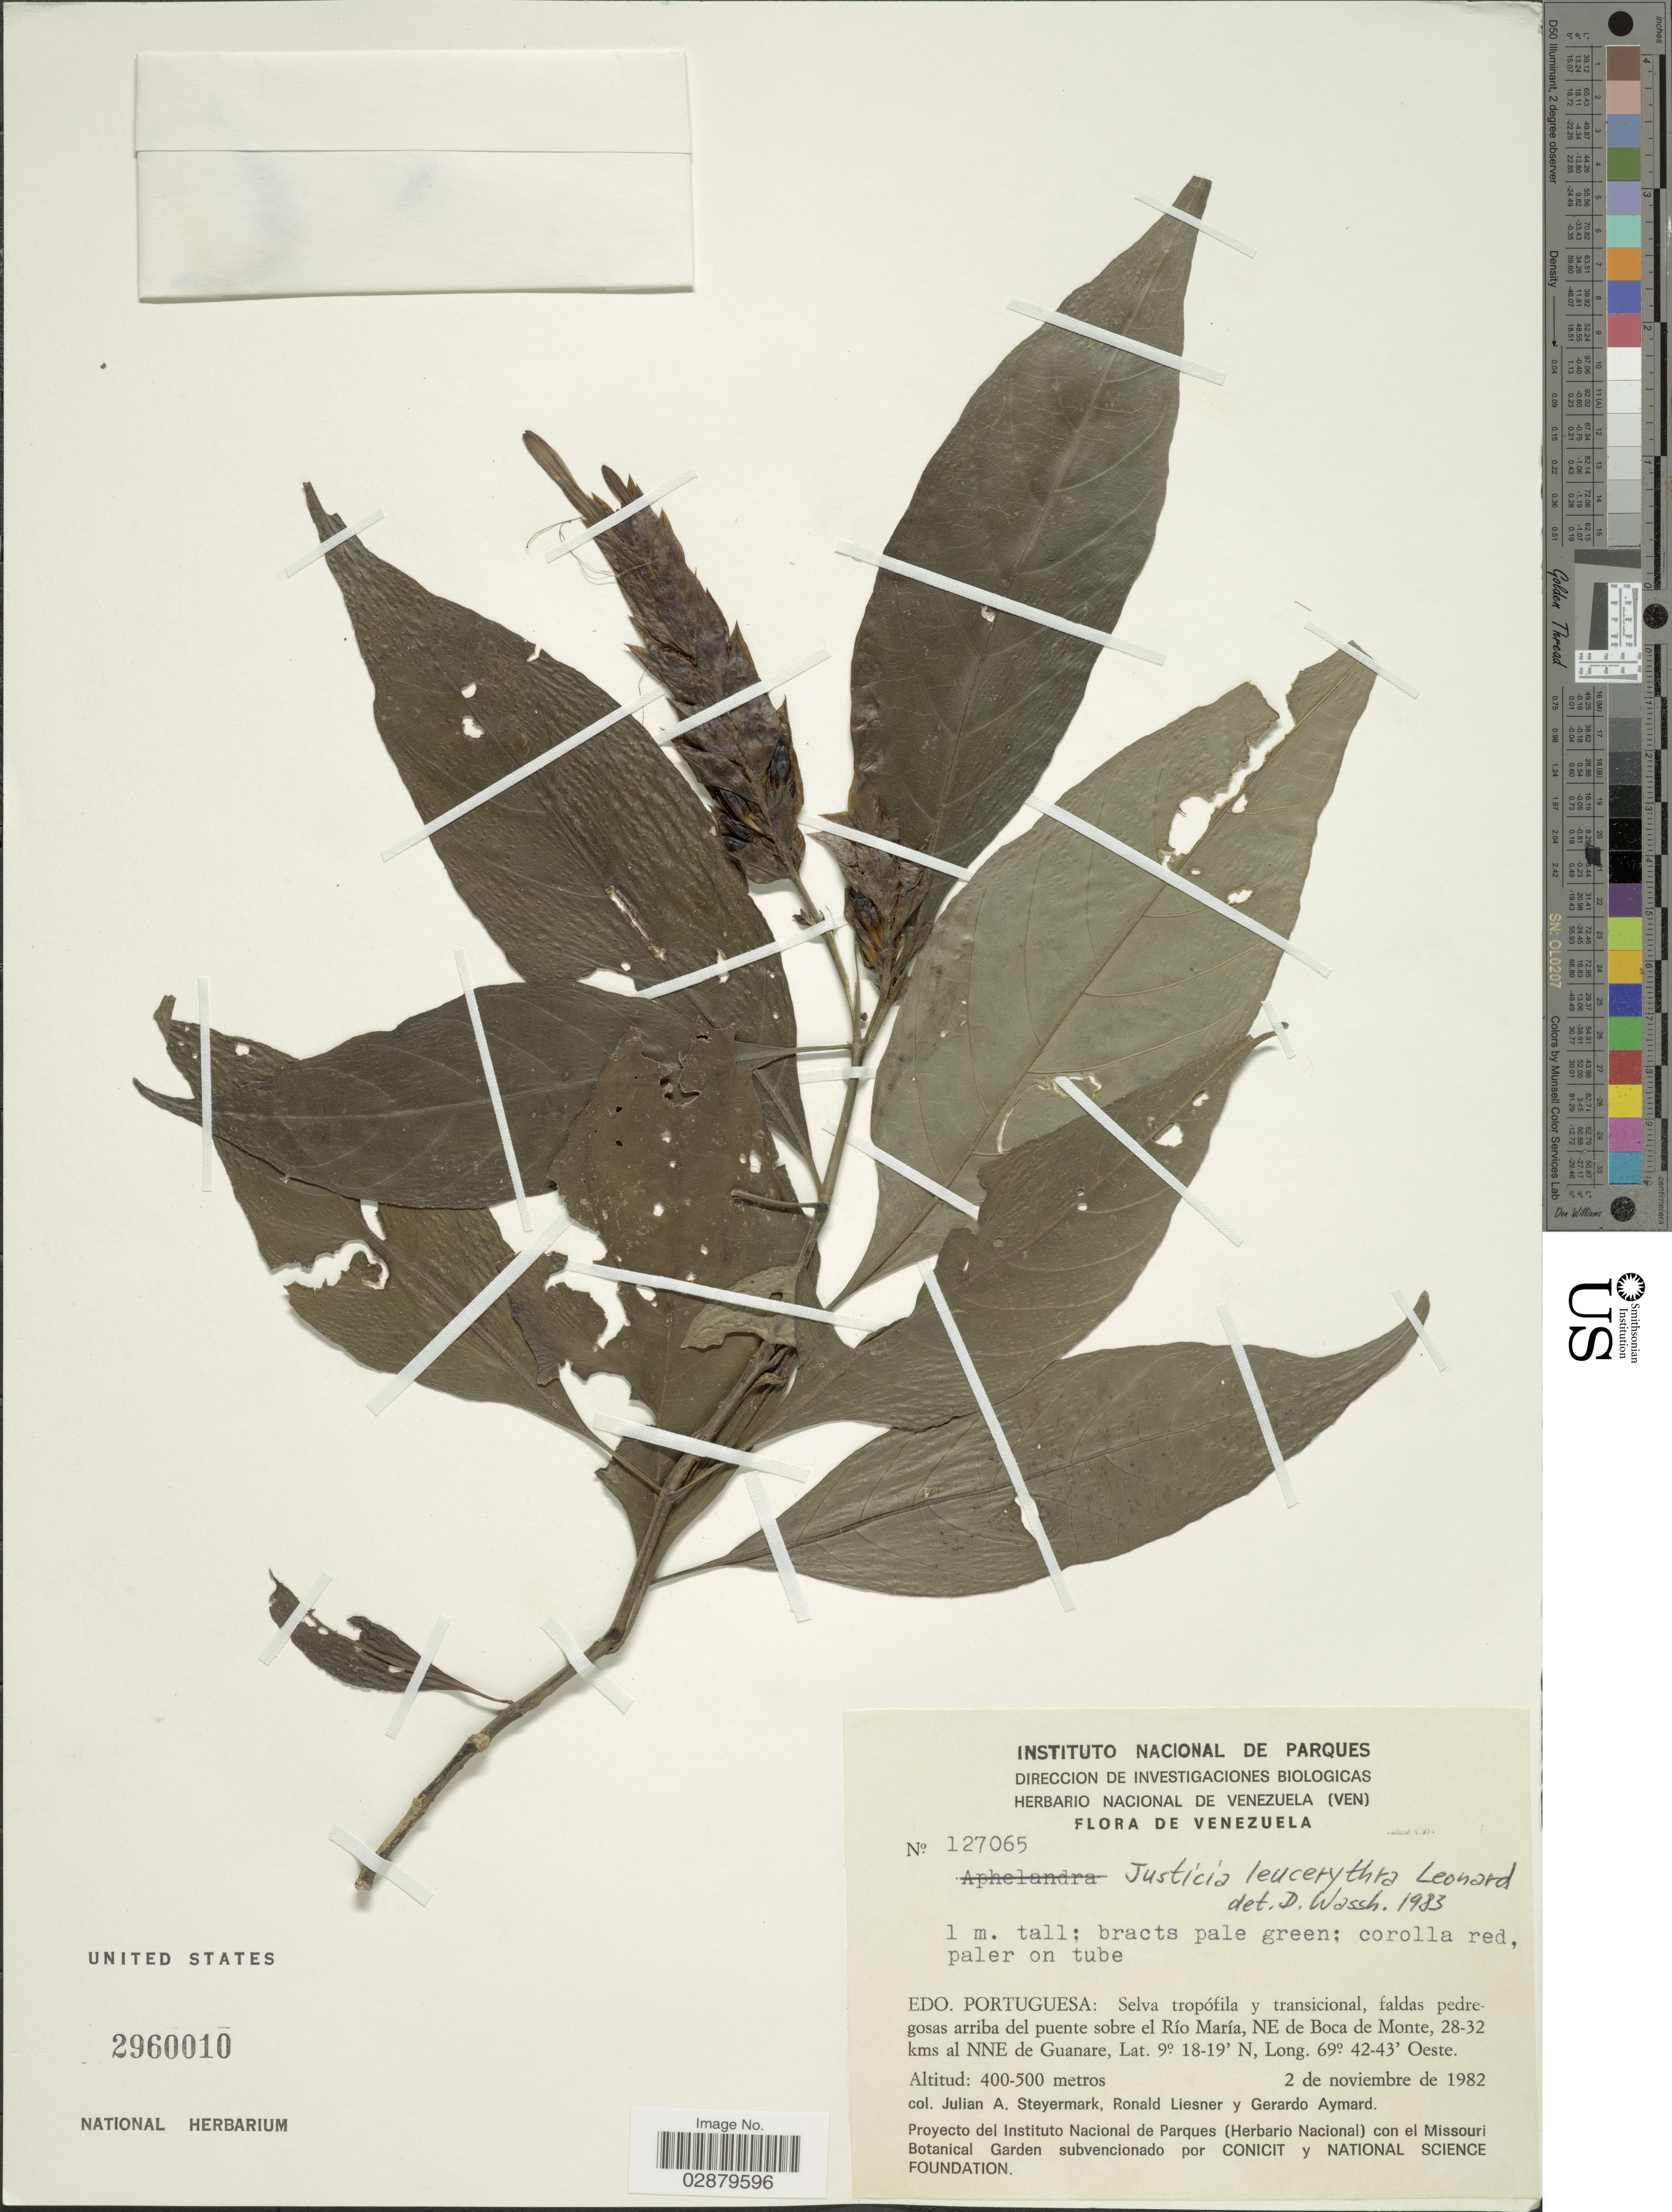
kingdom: Plantae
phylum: Tracheophyta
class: Magnoliopsida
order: Lamiales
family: Acanthaceae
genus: Justicia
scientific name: Justicia leucerythra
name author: Leonard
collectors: J. Steyermark, R. L. Liesner & G. A. Aymard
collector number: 127065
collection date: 1982-11-02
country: Venezuela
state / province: Portuguesa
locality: Faldas pedregosas arriba del puente sobre el Río María, NE de Boca de Monte, 28-32 kms al NNE de Guanare.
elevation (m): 400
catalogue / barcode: US 2960010